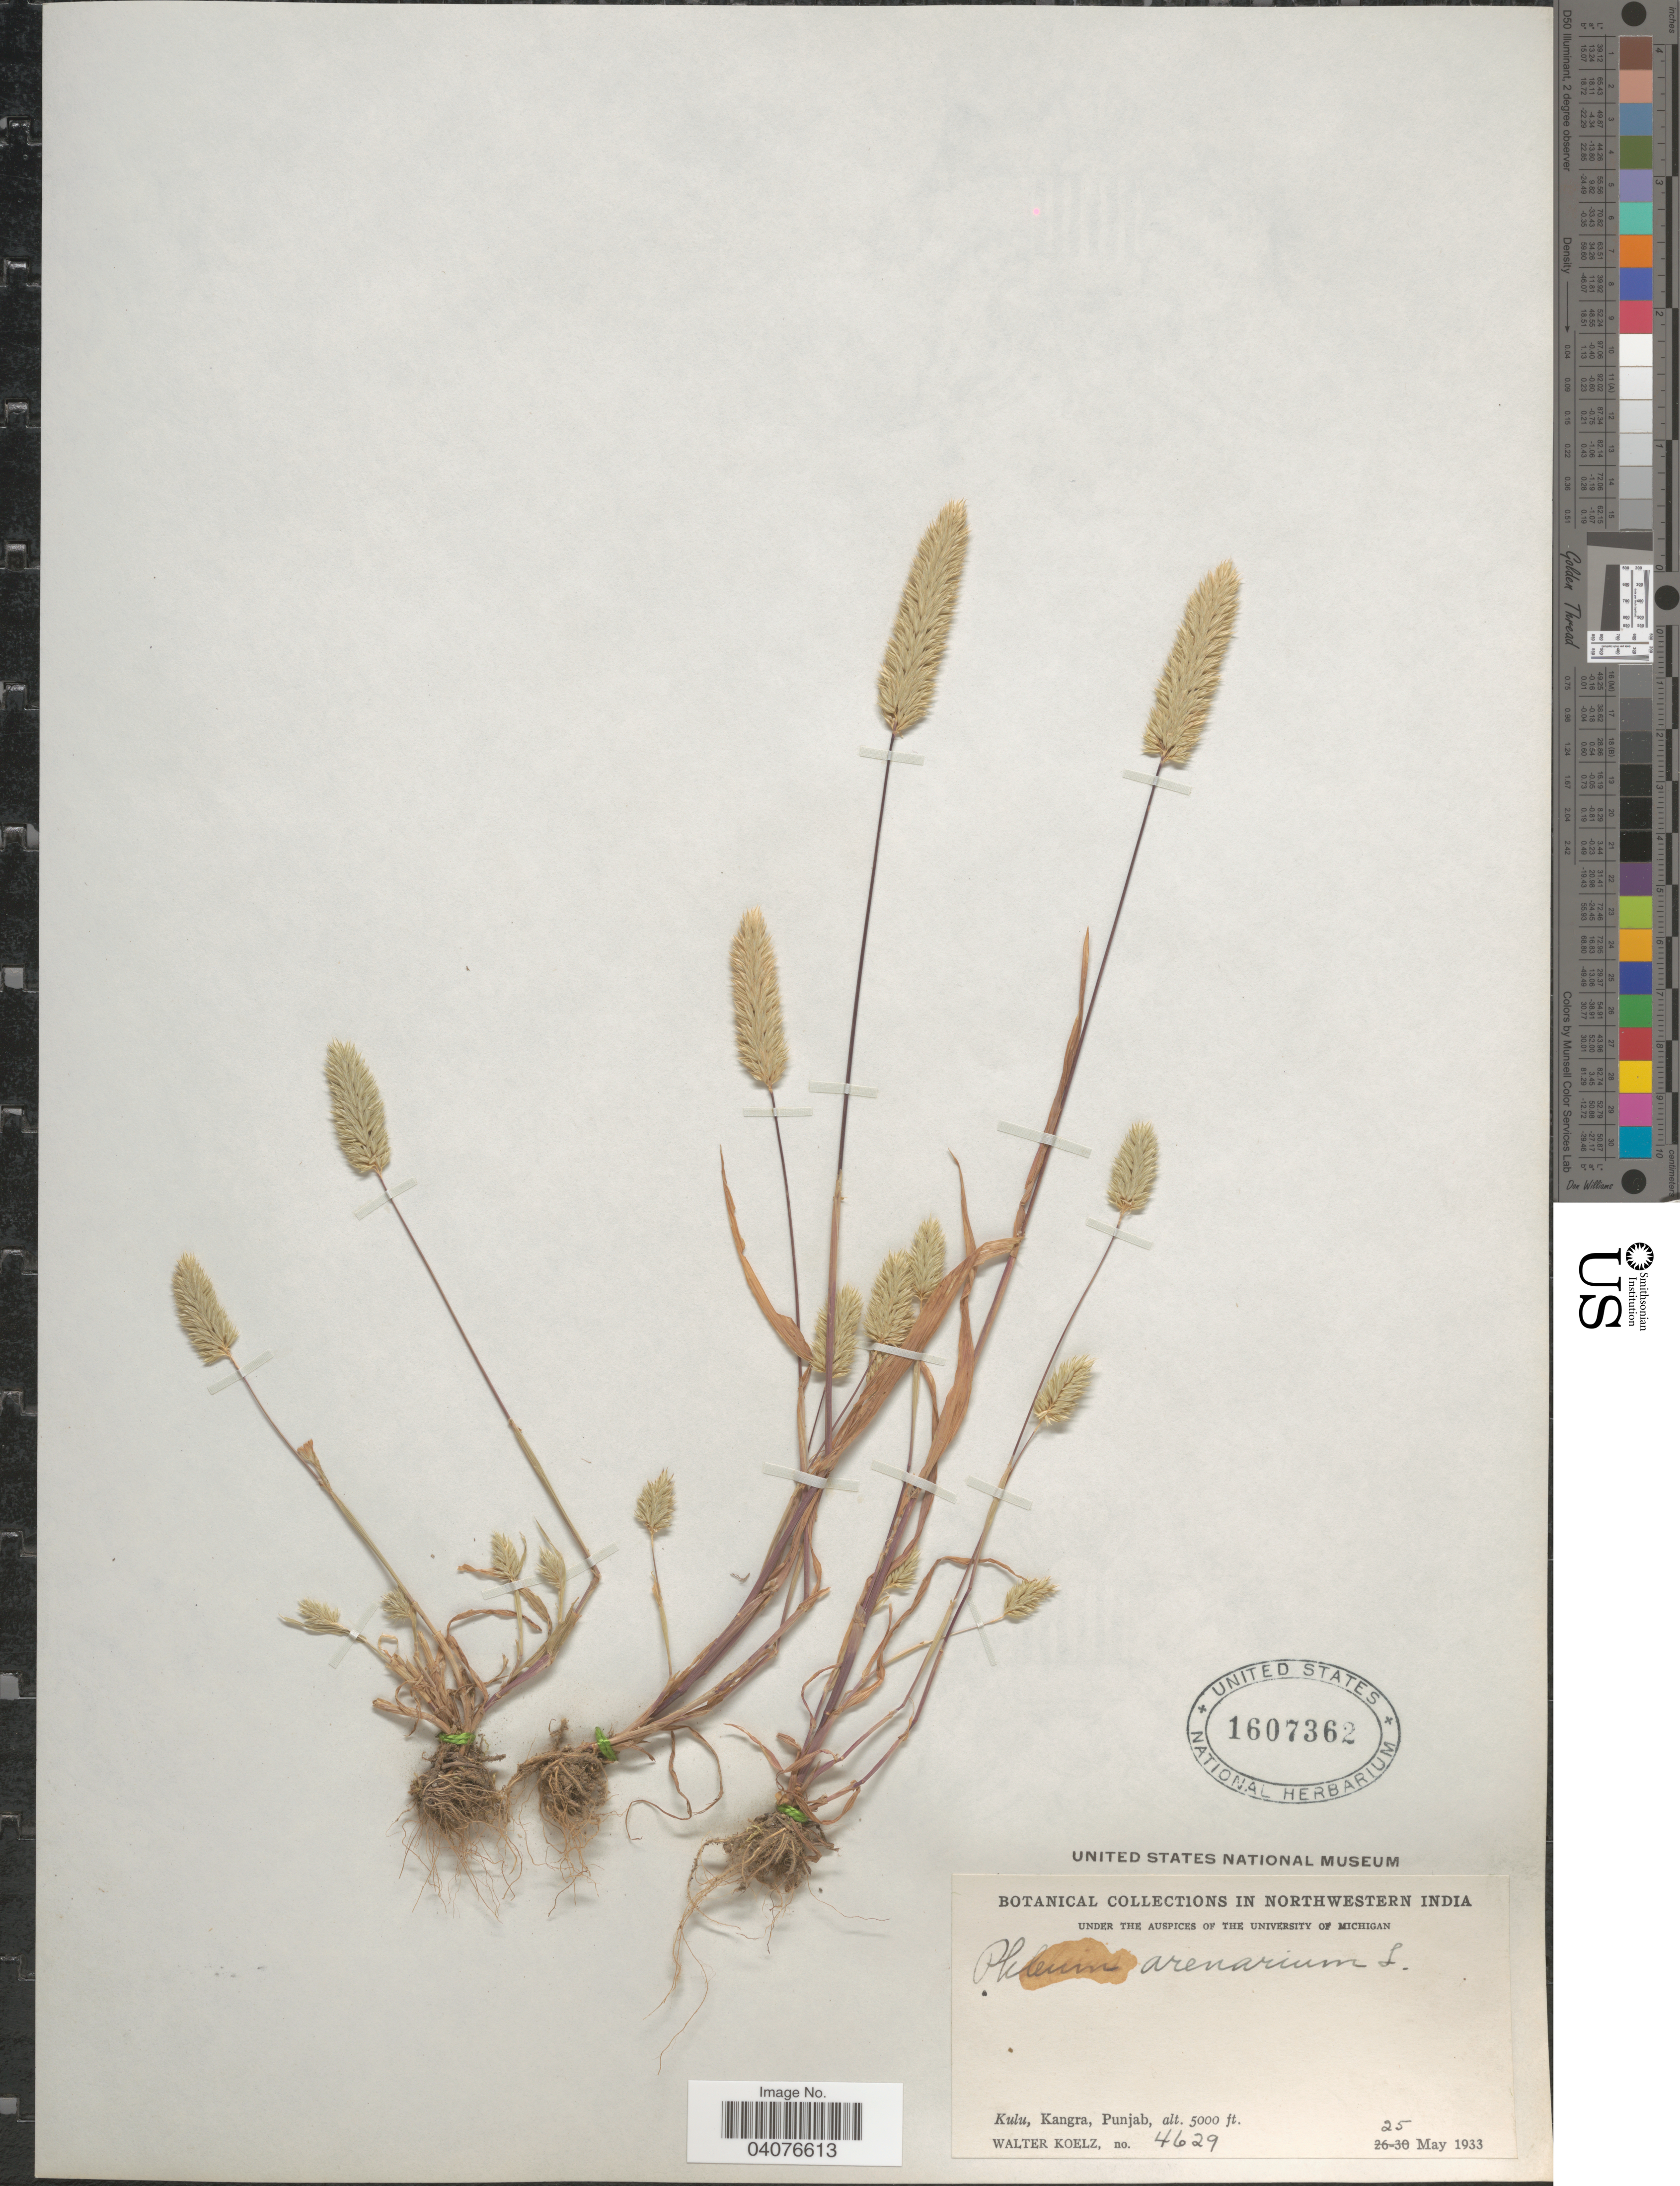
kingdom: Plantae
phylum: Tracheophyta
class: Liliopsida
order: Poales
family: Poaceae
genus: Phleum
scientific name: Phleum arenarium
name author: L.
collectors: W. N. Koelz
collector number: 4629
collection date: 1933-05-25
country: India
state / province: Punjab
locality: Kulu, Kangra. In Northwestern India.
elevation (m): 1524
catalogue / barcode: US 1607362